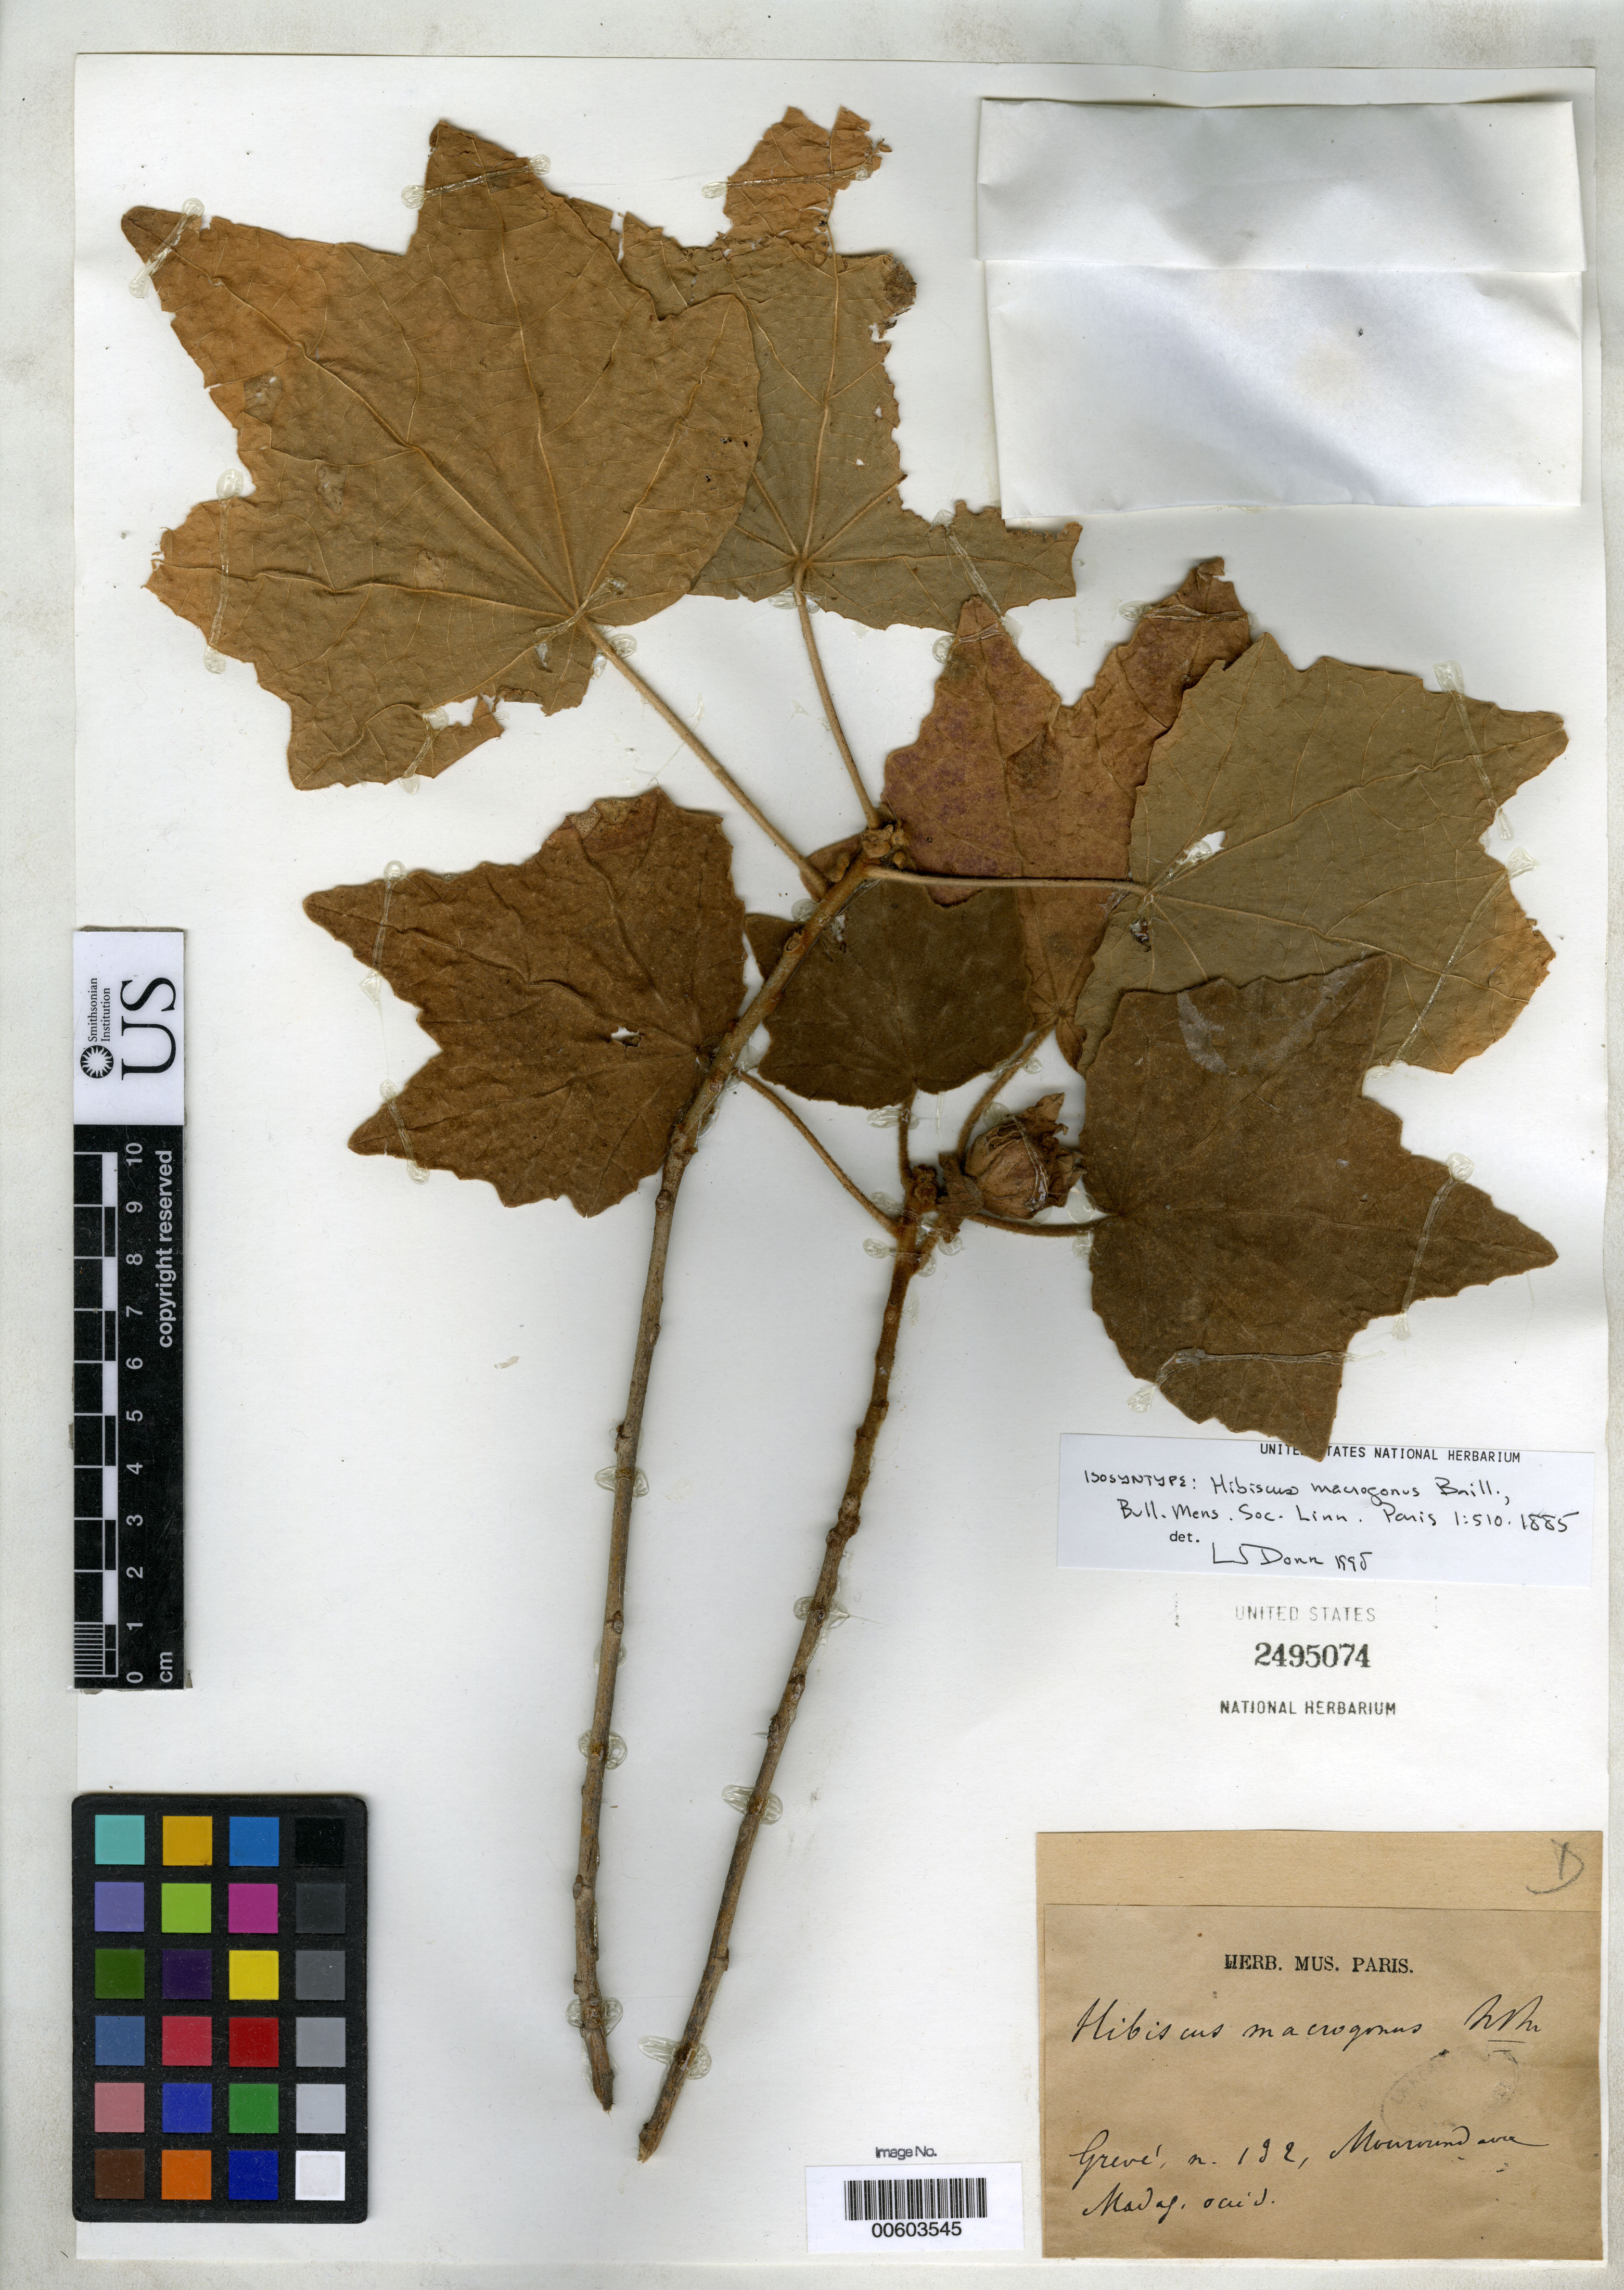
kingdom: Plantae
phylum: Tracheophyta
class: Magnoliopsida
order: Malvales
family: Malvaceae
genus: Hibiscus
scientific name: Hibiscus macrogonus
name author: Baill.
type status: Isosyntype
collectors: M. Greve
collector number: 122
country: Madagascar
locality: Malag. occid. Mourn... Avre.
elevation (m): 150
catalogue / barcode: US 2495074